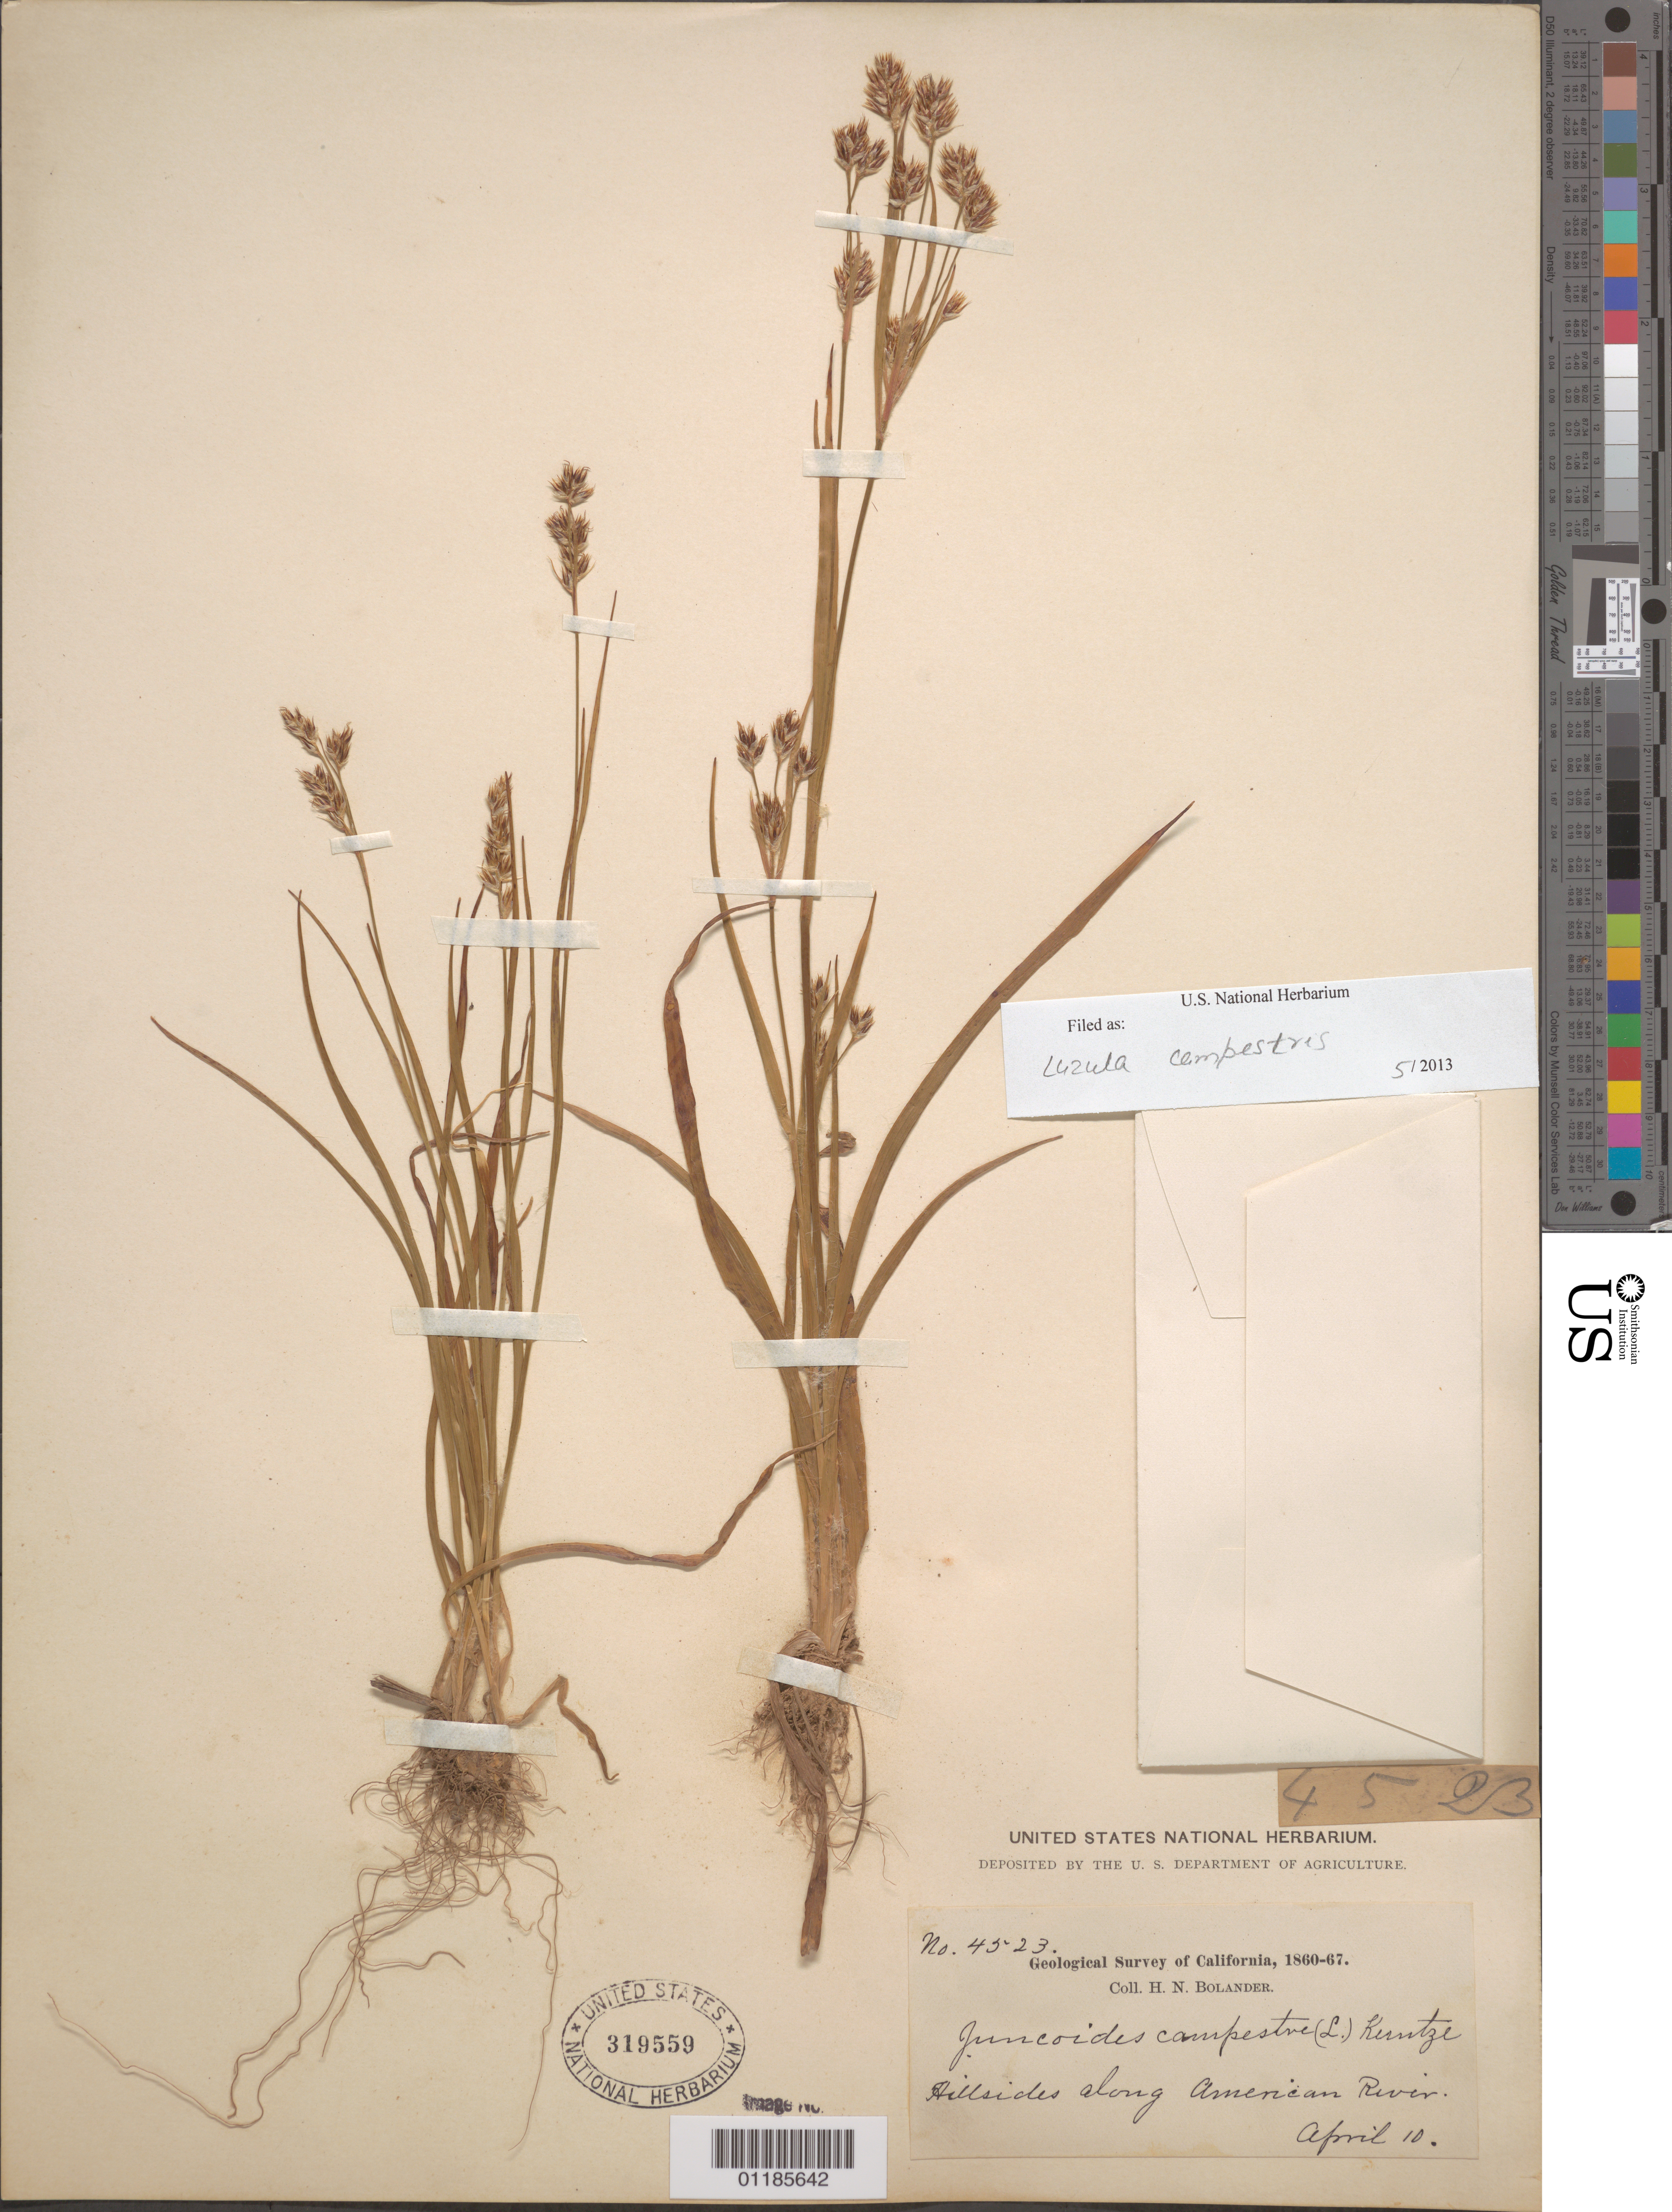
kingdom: Plantae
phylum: Tracheophyta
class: Liliopsida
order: Poales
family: Juncaceae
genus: Luzula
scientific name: Luzula campestris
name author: (L.) DC.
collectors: H. Bolander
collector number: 4523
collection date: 1860-04-10/1867-04-10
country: United States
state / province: California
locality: Hillsides along American River.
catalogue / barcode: US 319559